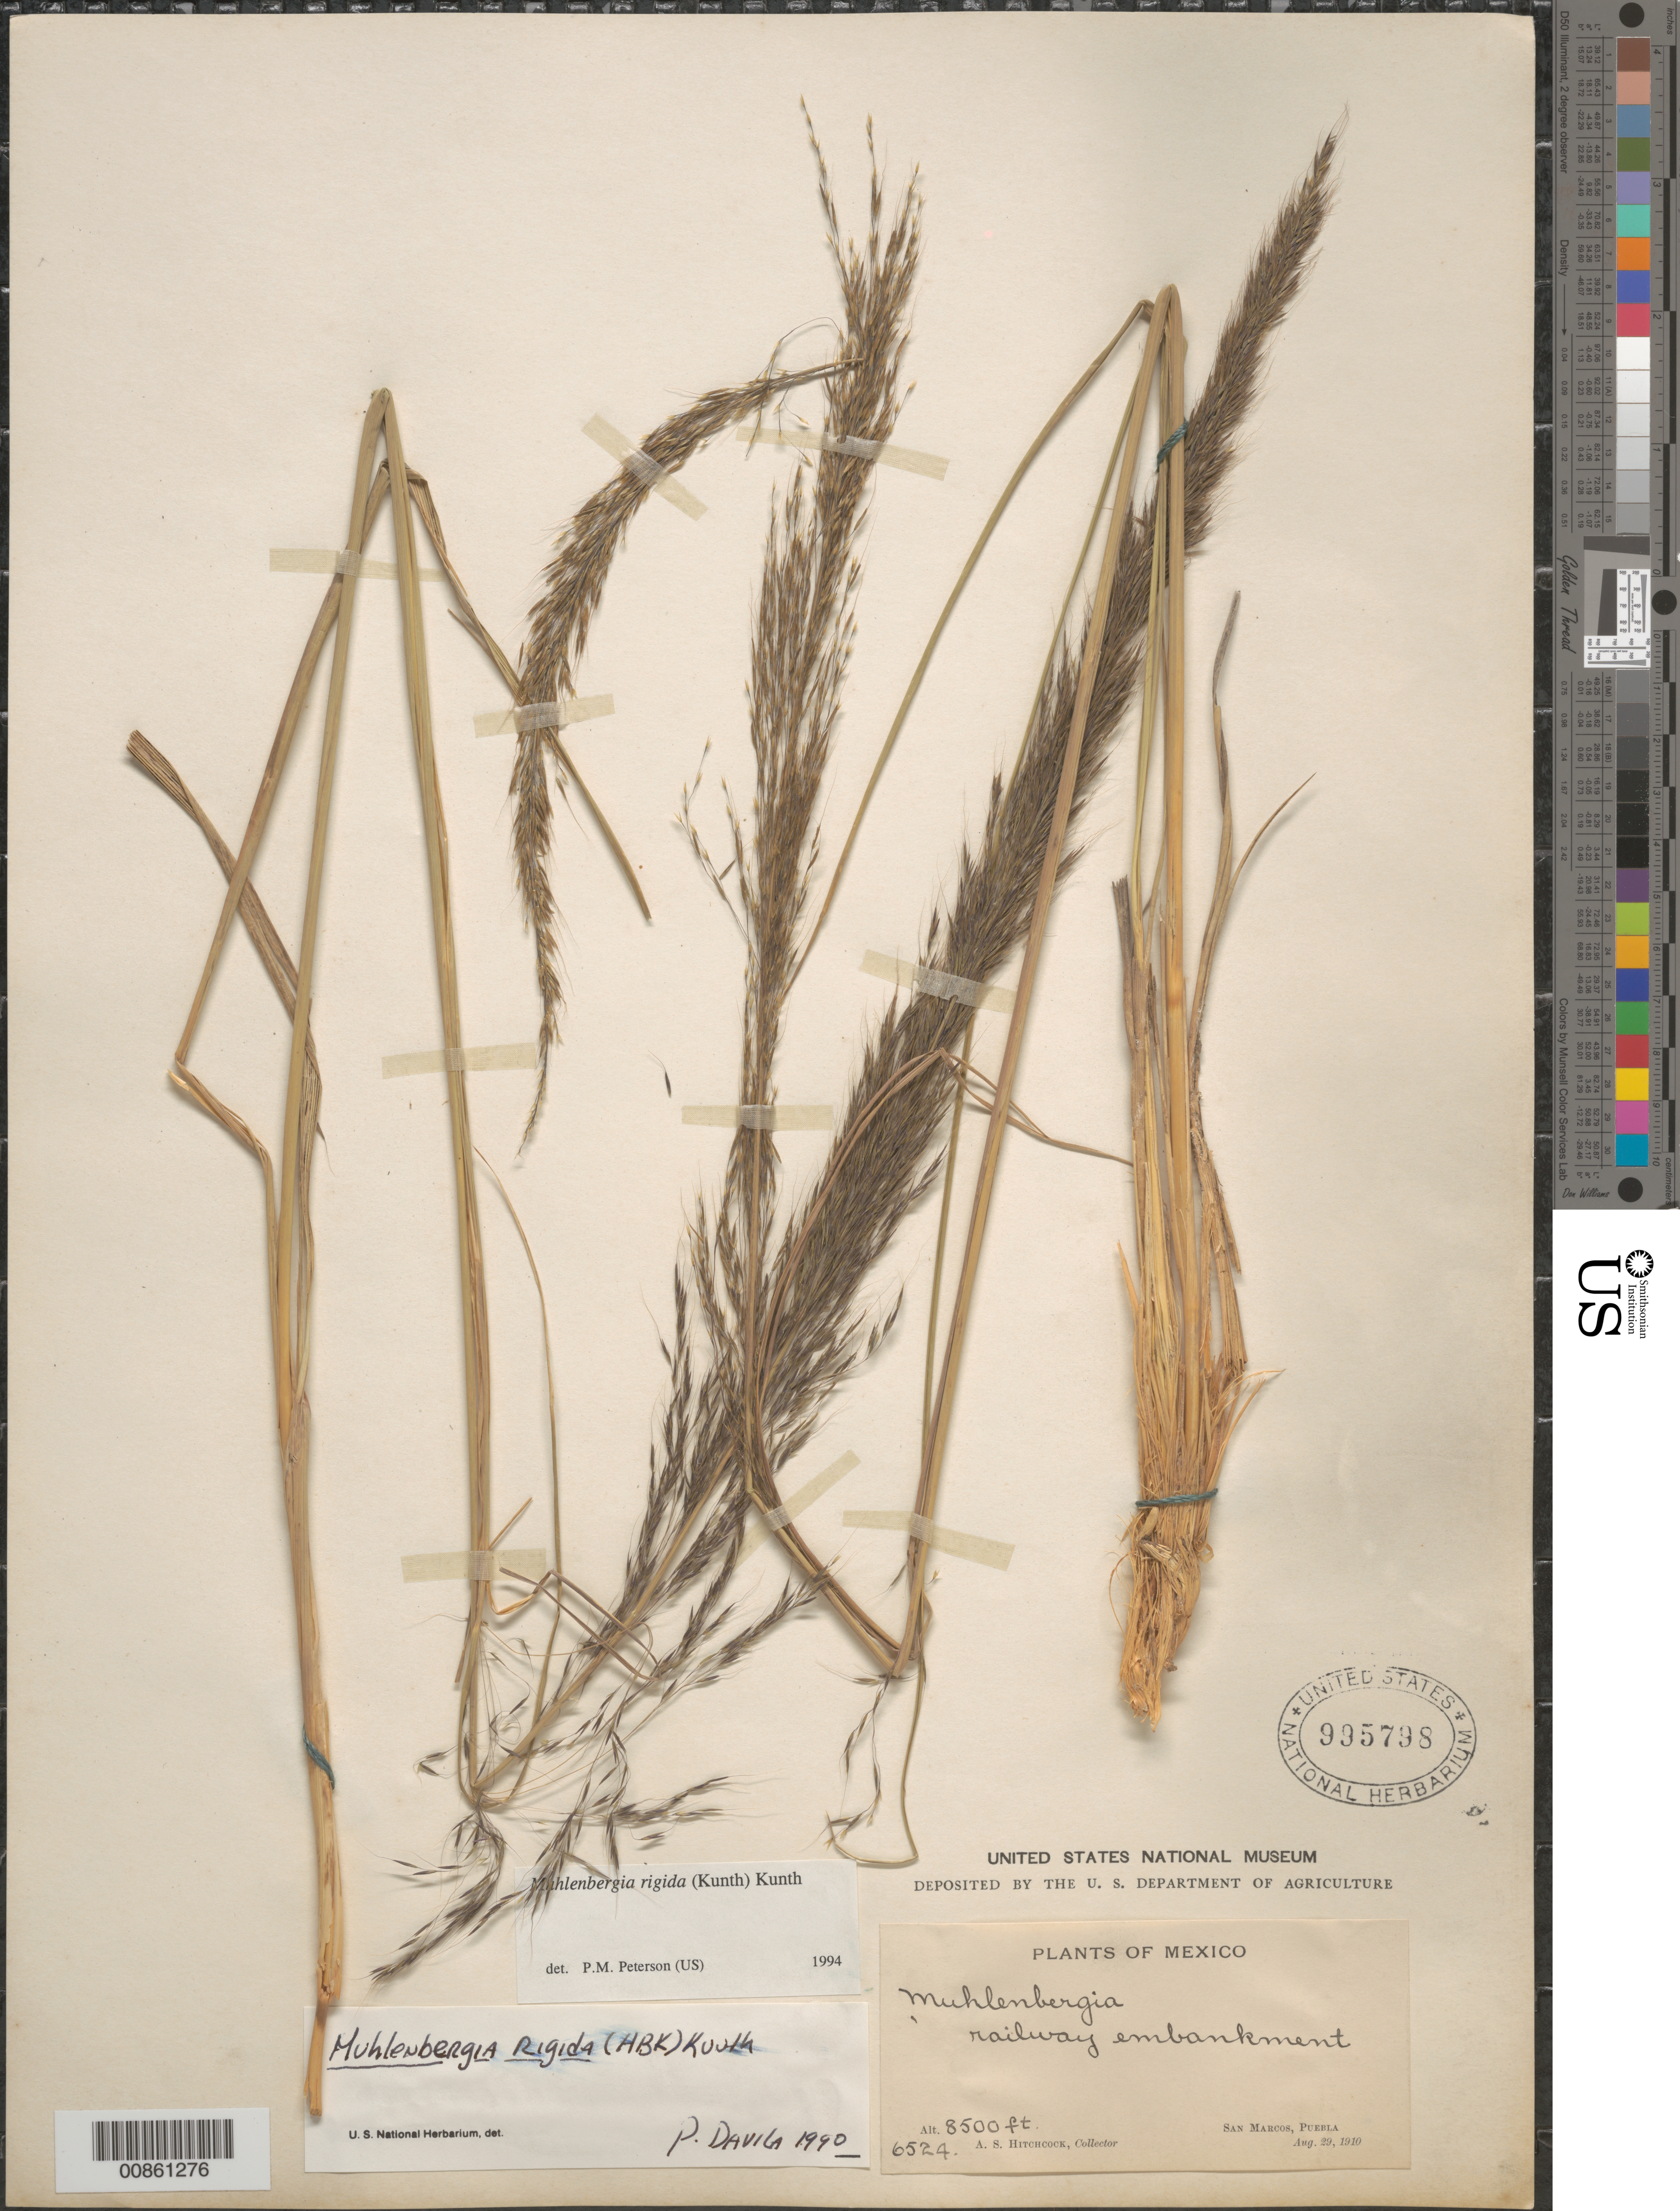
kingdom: Plantae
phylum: Tracheophyta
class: Liliopsida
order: Poales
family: Poaceae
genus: Muhlenbergia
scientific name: Muhlenbergia rigida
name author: (Kunth) Kunth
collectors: A. S. Hitchcock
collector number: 6524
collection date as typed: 29 Aug 1910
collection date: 1910-08-29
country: Mexico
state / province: Puebla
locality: San Marcos, Pue.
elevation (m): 2591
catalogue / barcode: US 995798